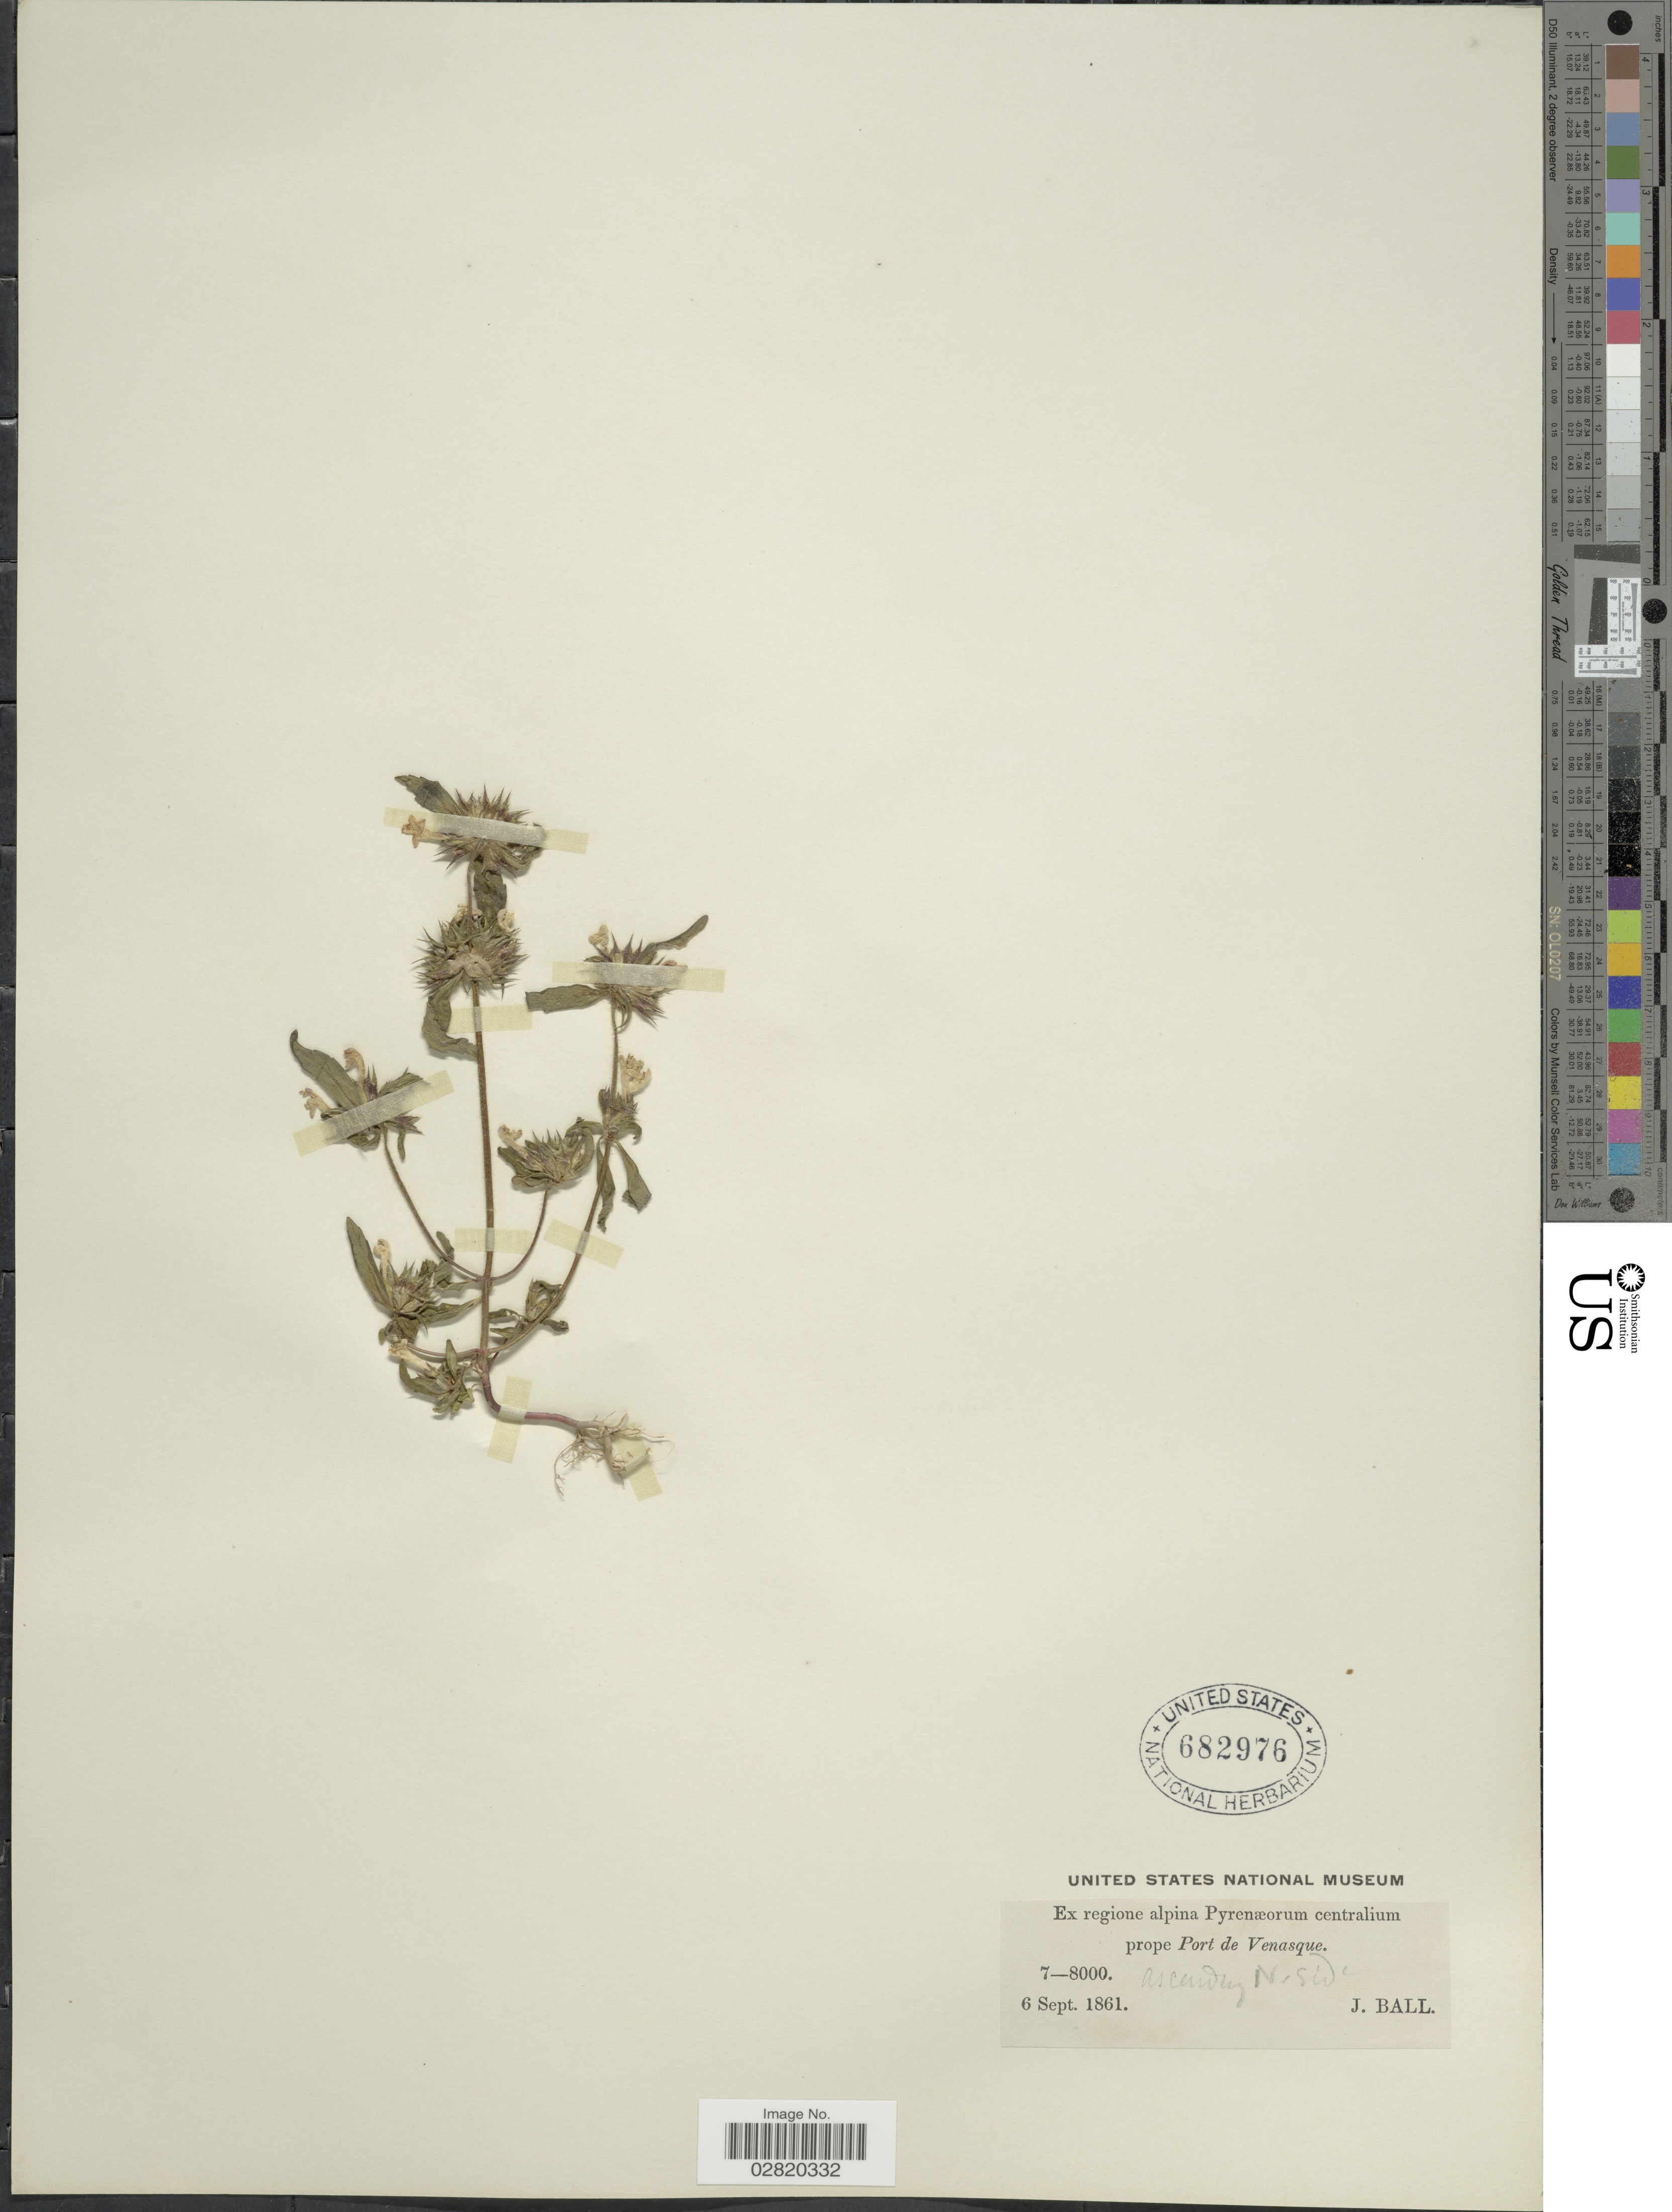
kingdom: Plantae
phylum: Tracheophyta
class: Magnoliopsida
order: Lamiales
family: Lamiaceae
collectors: J. Ball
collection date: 1861-09-06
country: France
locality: Ex regione alpina Pyrenæorum centralium prope Port de Venasque. ascending N. side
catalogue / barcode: US 682976